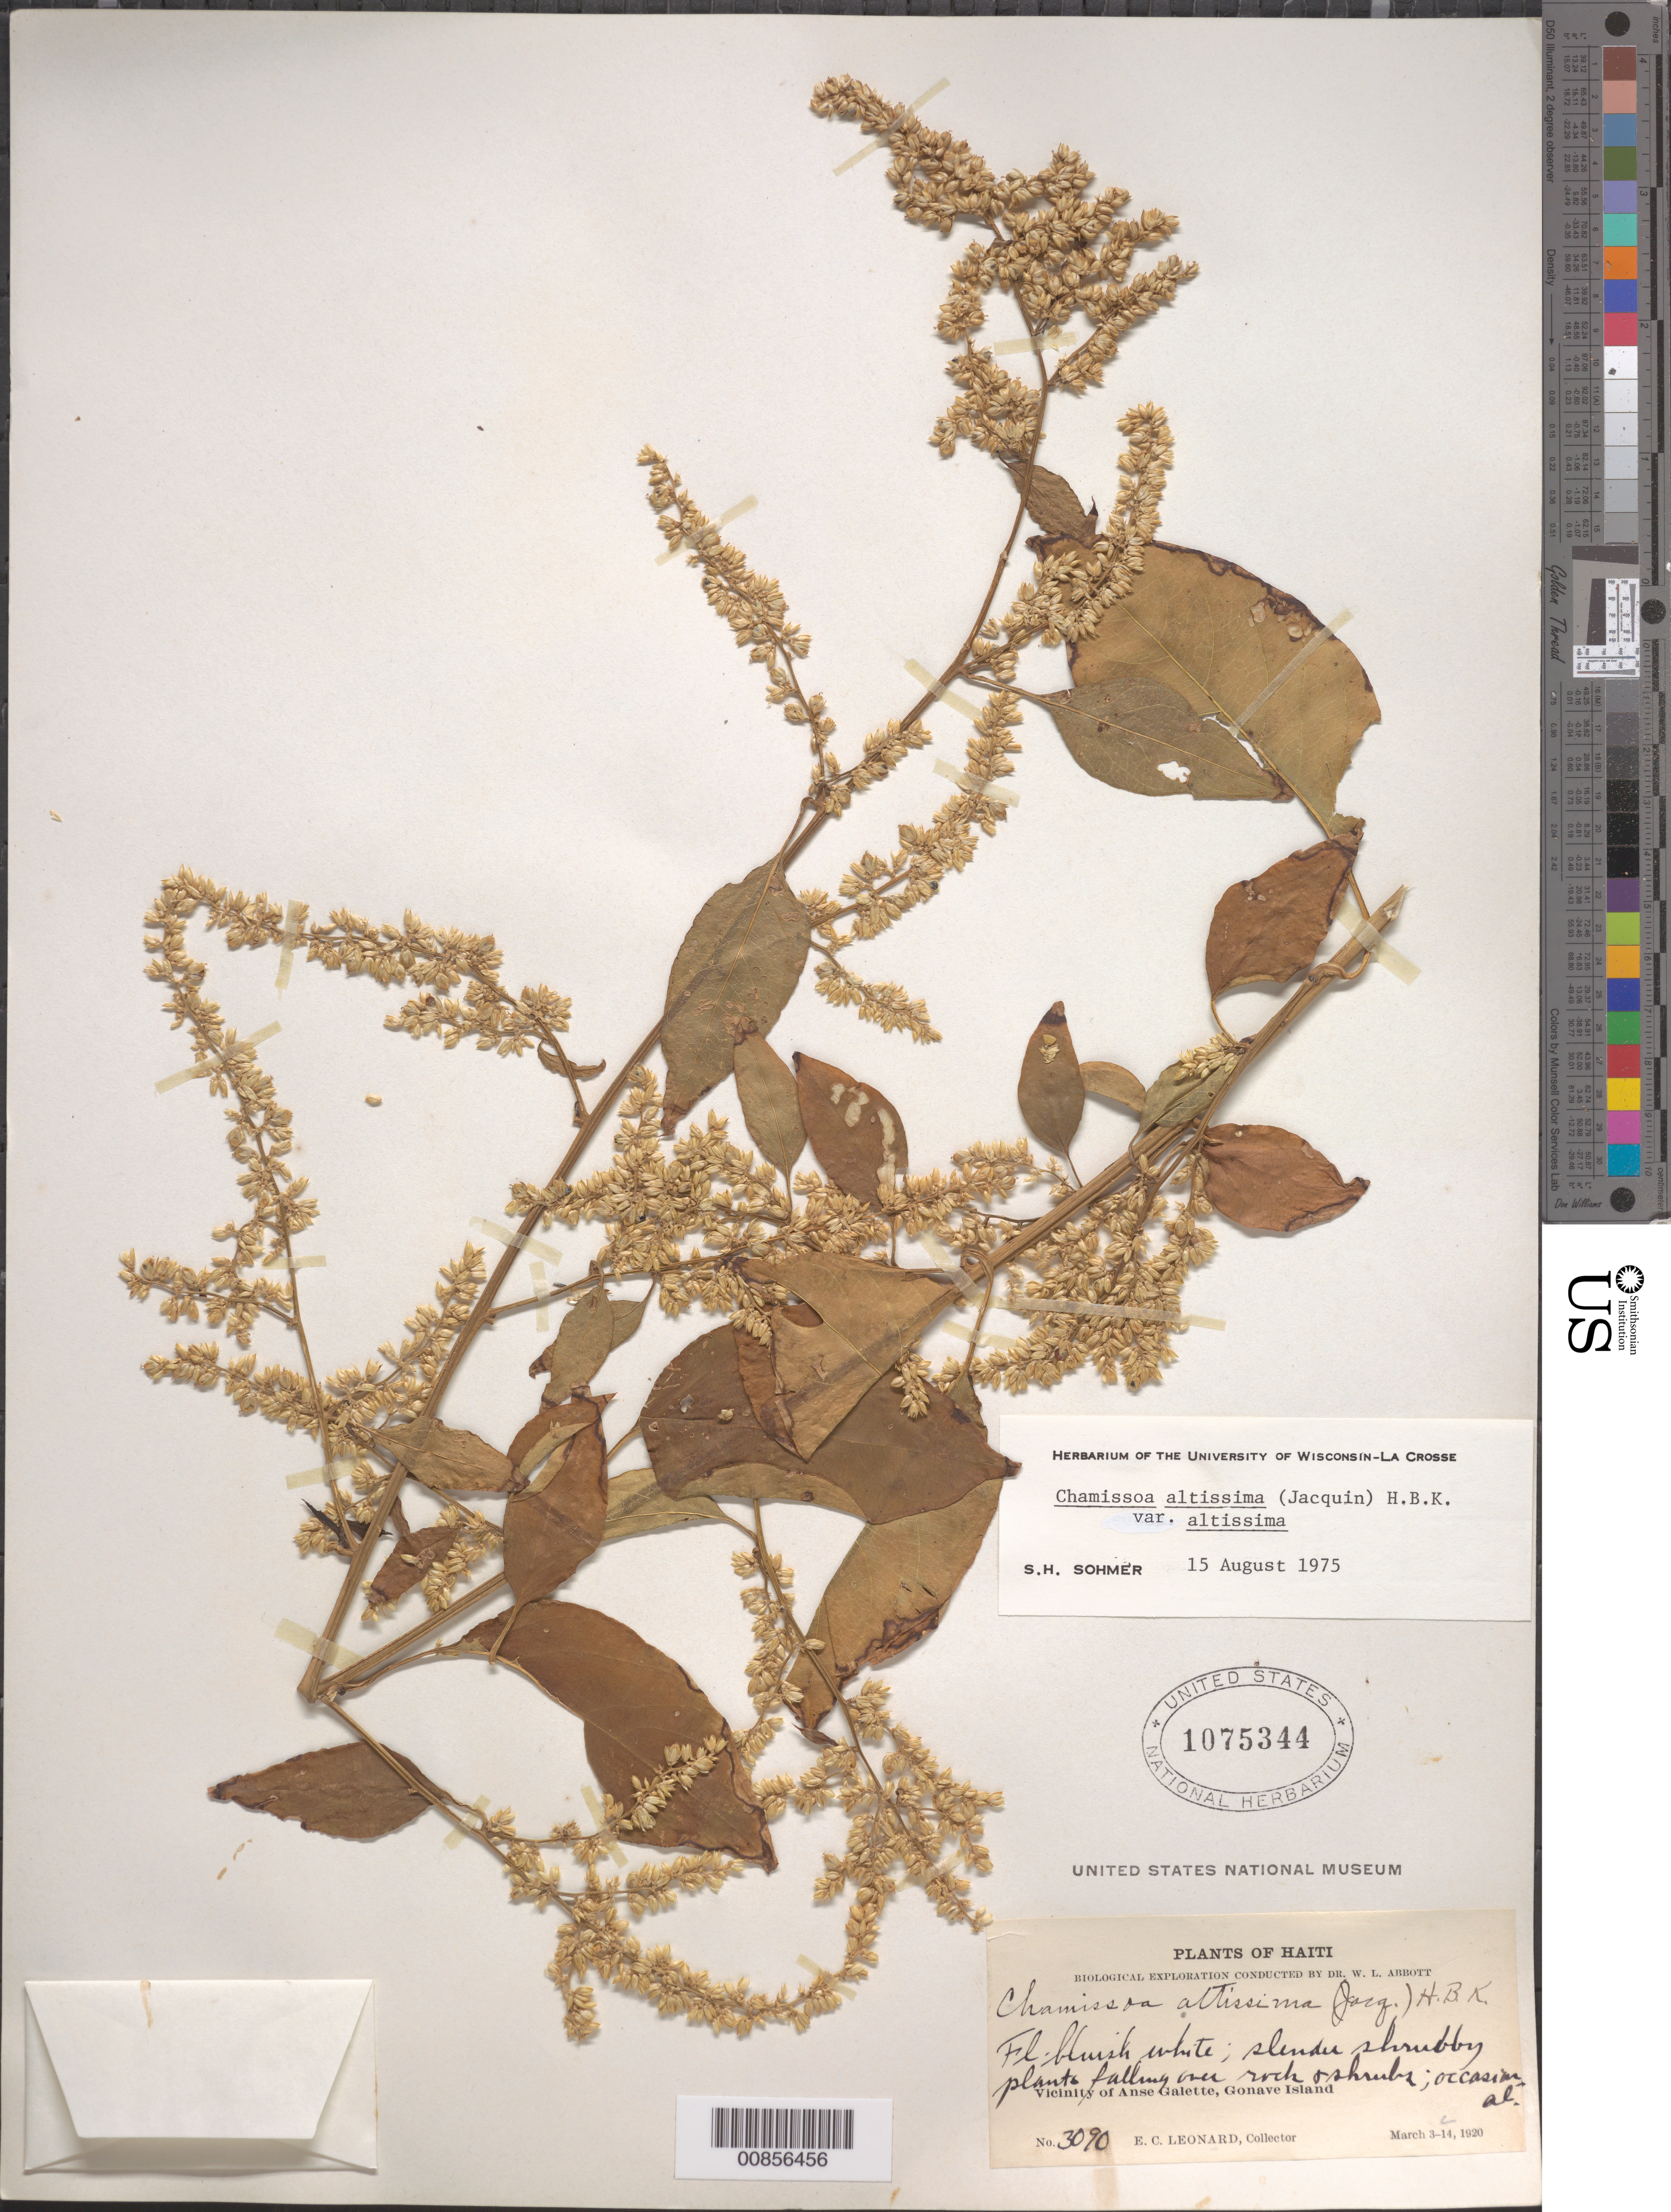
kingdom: Plantae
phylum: Tracheophyta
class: Magnoliopsida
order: Caryophyllales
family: Amaranthaceae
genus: Chamissoa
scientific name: Chamissoa altissima var. altissima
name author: (Jacq.) Kunth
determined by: Sohmer, S. H.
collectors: E. C. Leonard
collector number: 3090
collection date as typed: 03 Mar 1920 to 14 Mar 1920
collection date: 1920-03-03/1920-03-14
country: Haiti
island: Gonave I.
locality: Vicinity of Anse Galette, Gonave Island.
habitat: Falling over rocks and shrubs.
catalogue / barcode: US 1075344